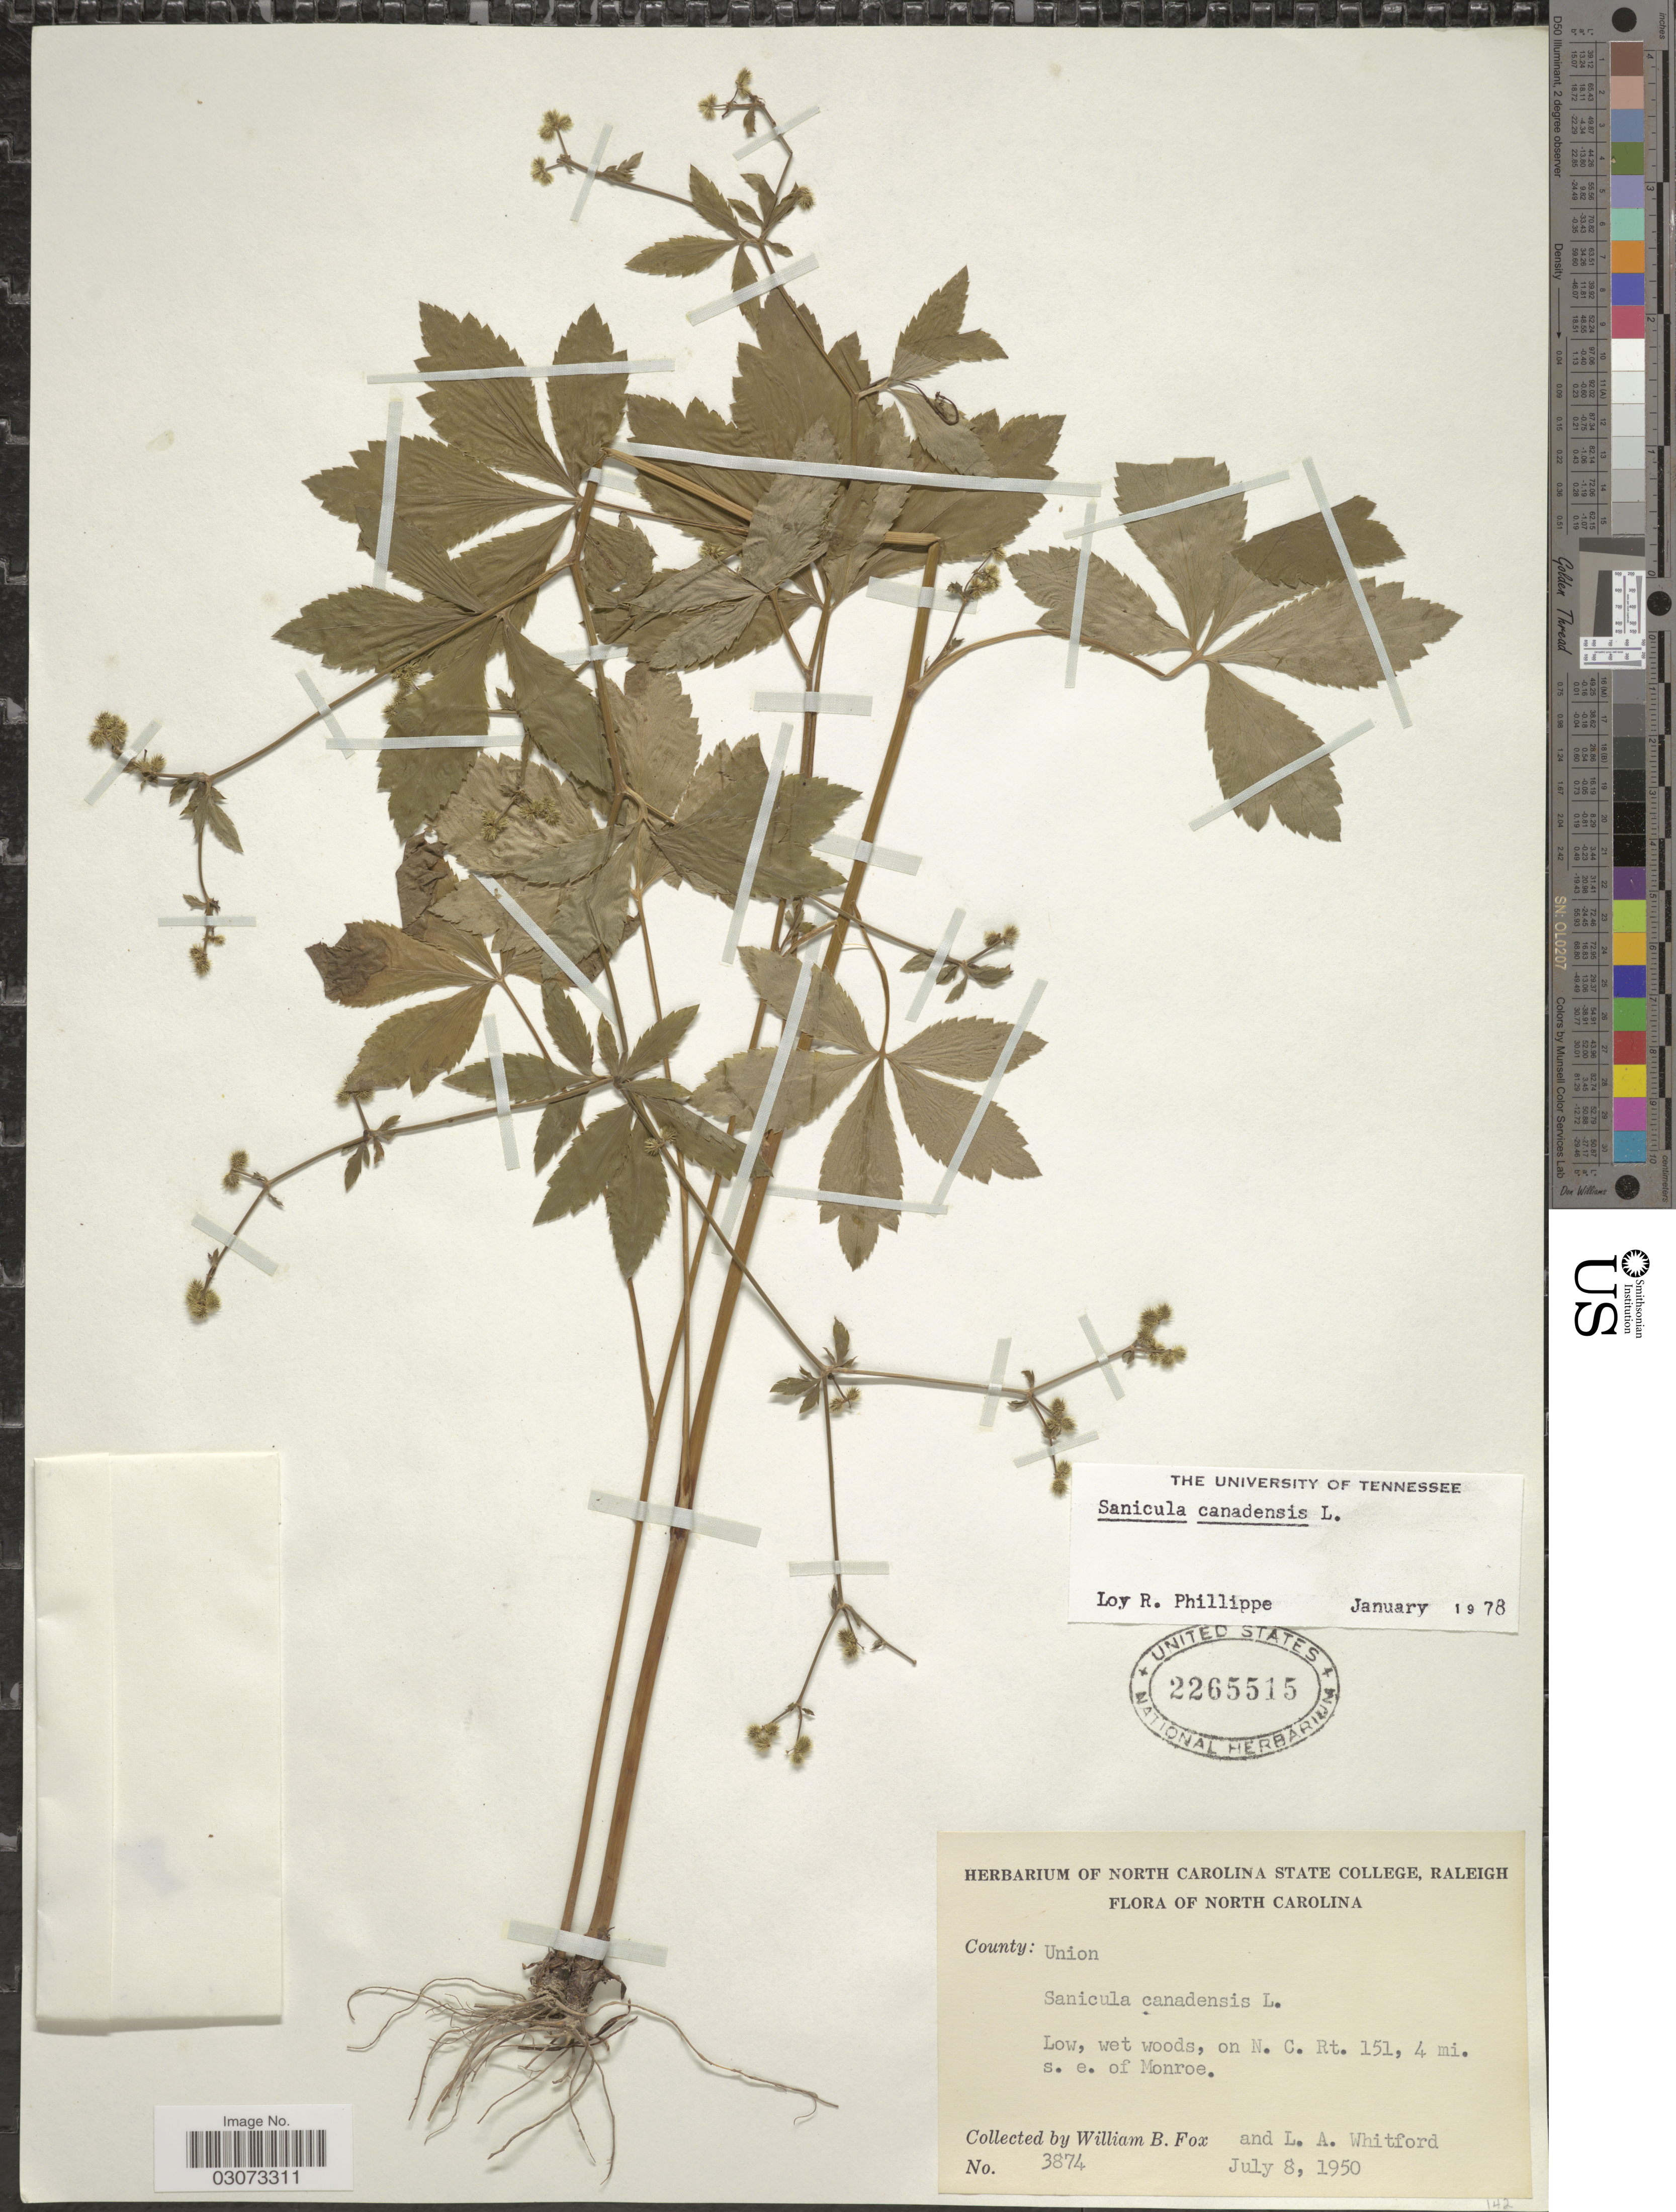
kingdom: Plantae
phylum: Tracheophyta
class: Magnoliopsida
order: Apiales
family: Apiaceae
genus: Sanicula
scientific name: Sanicula canadensis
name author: L.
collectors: W. B. Fox & L. Whitford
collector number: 3874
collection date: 1950-07-08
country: United States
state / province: North Carolina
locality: County: Union. Low, wet woods, on N.C. Rt. 151, 4 mi. s.e. of Monroe.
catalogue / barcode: US 2265515